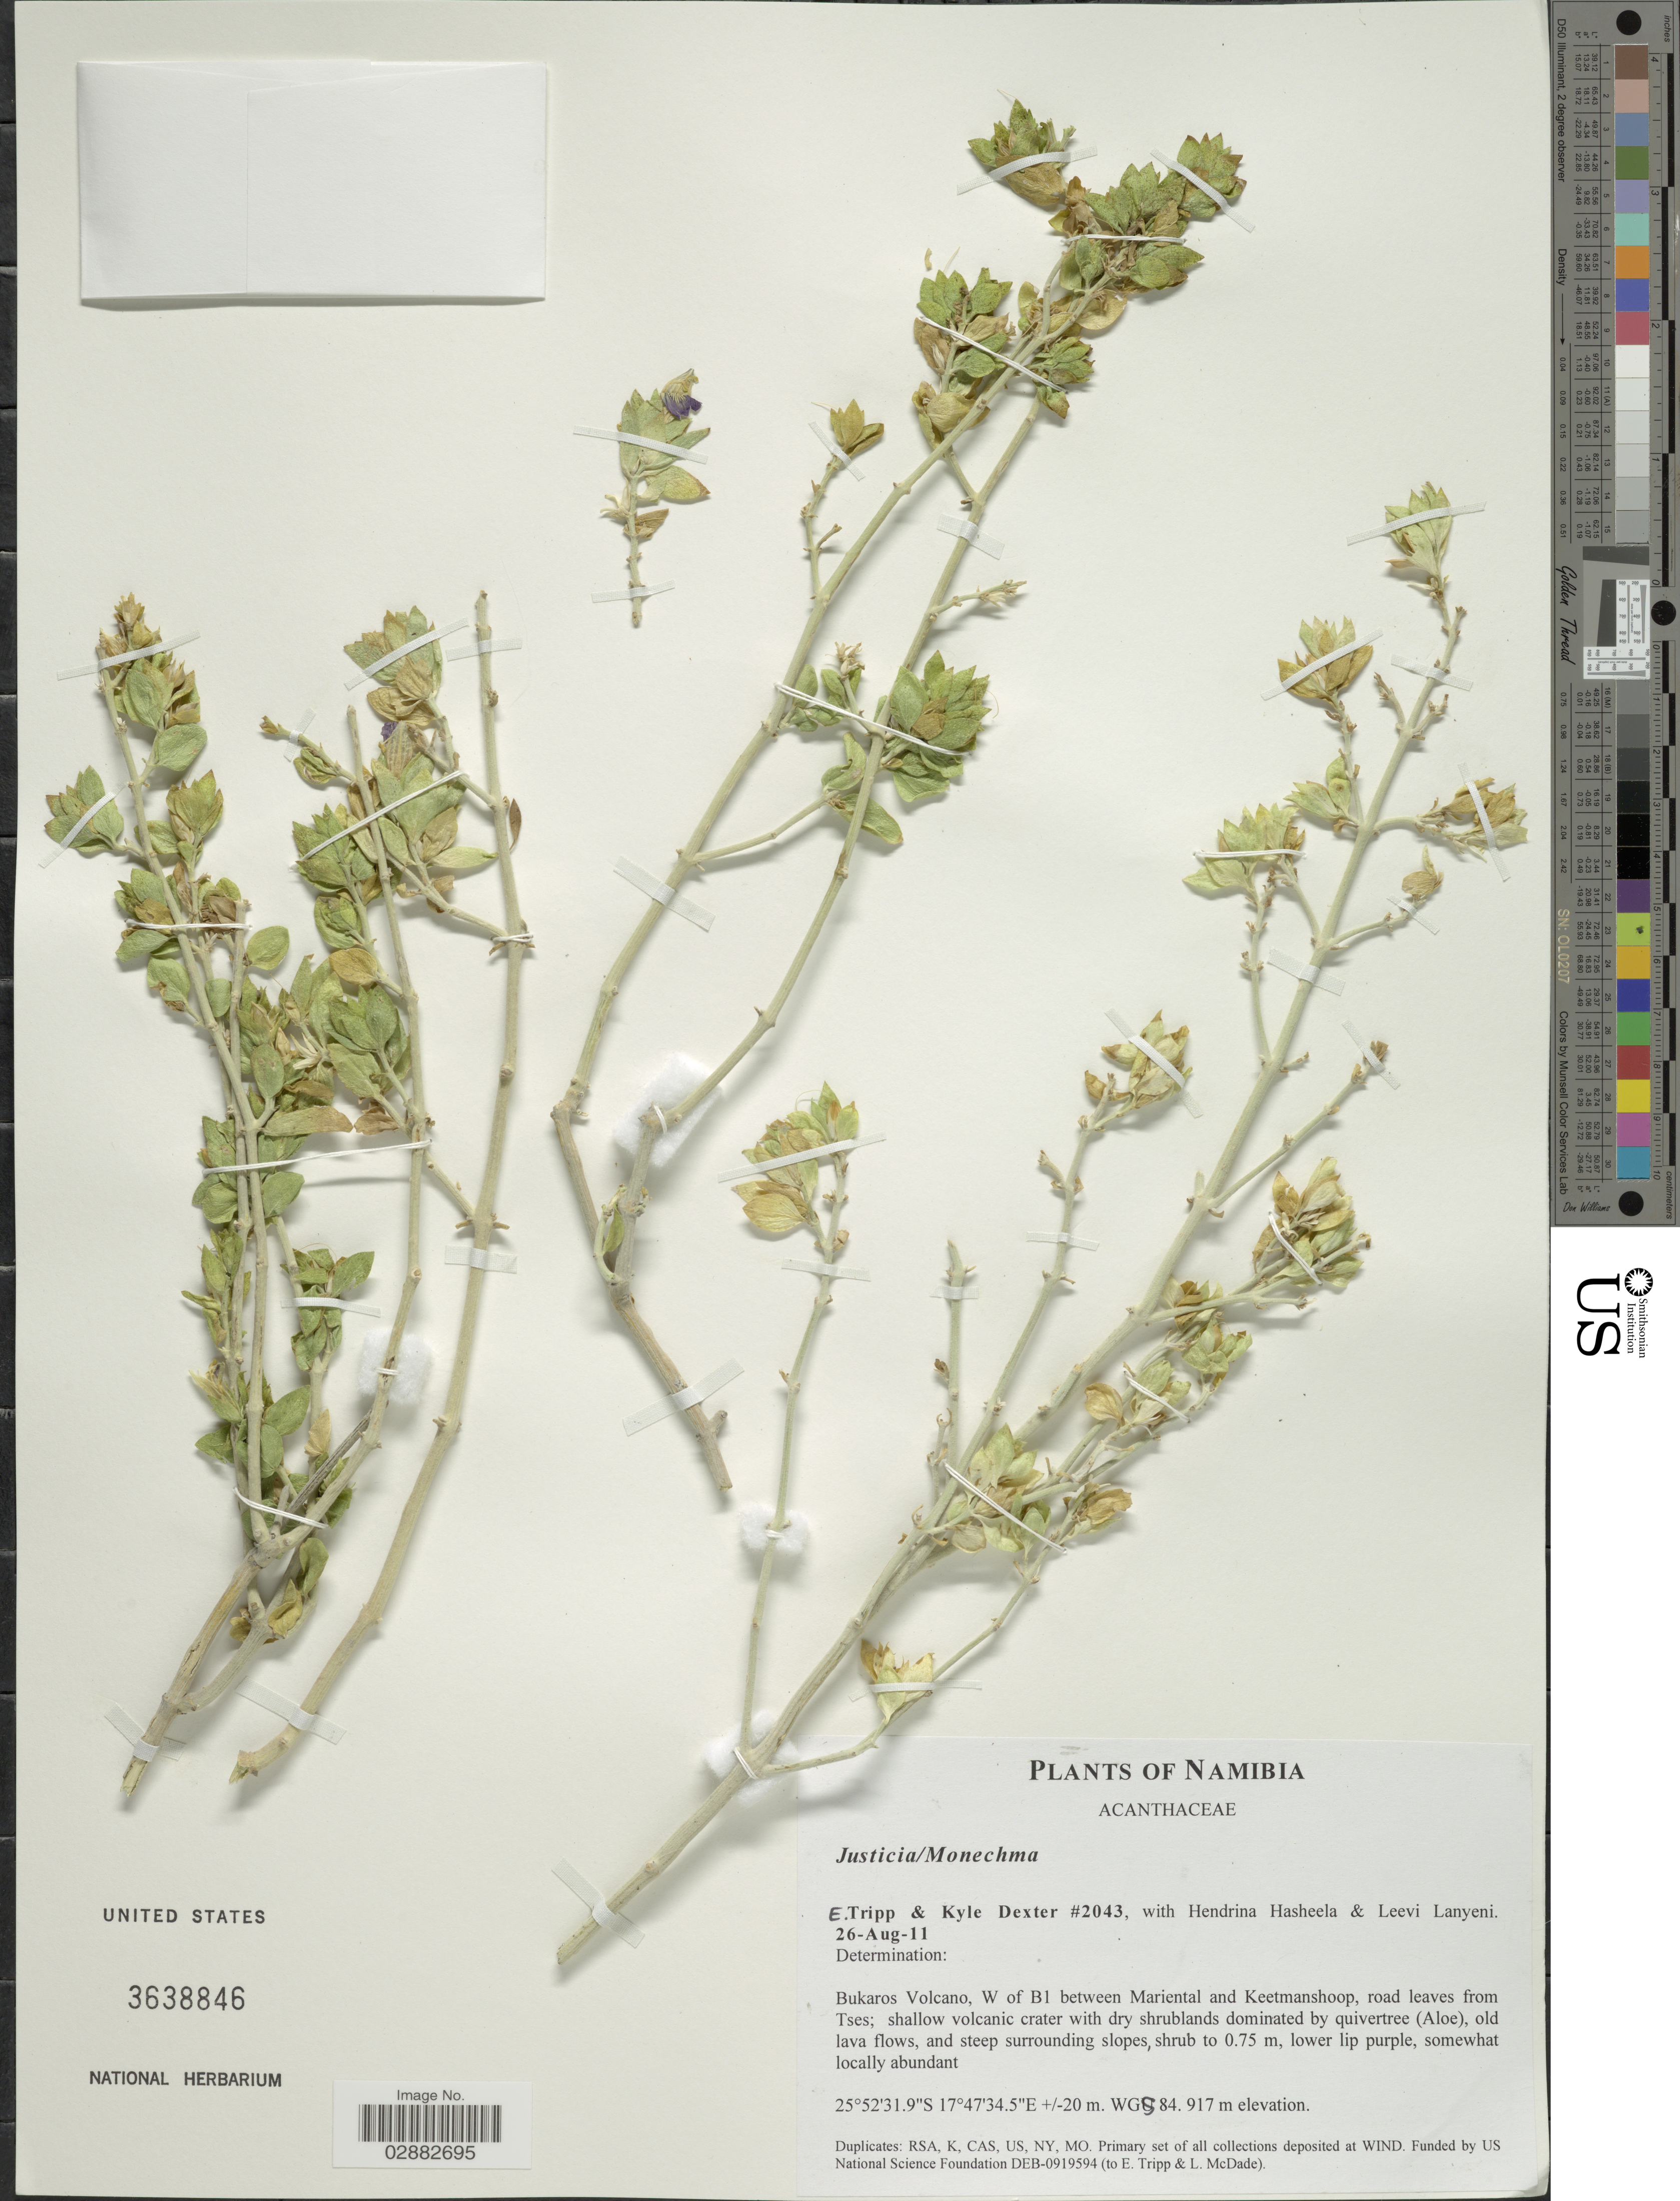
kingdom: Plantae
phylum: Tracheophyta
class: Magnoliopsida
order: Lamiales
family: Acanthaceae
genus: Justicia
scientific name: Justicia sp.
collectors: E. Tripp, K. Dexter, H. Hasheela & L. Lanyeni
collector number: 2043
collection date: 2011-08-26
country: Namibia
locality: Bukaros Volcano, W of B1 between Mariental and Keetmanshoop, road leaves from Tses. ± 20 m. WGS84.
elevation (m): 917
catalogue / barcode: US 3638846